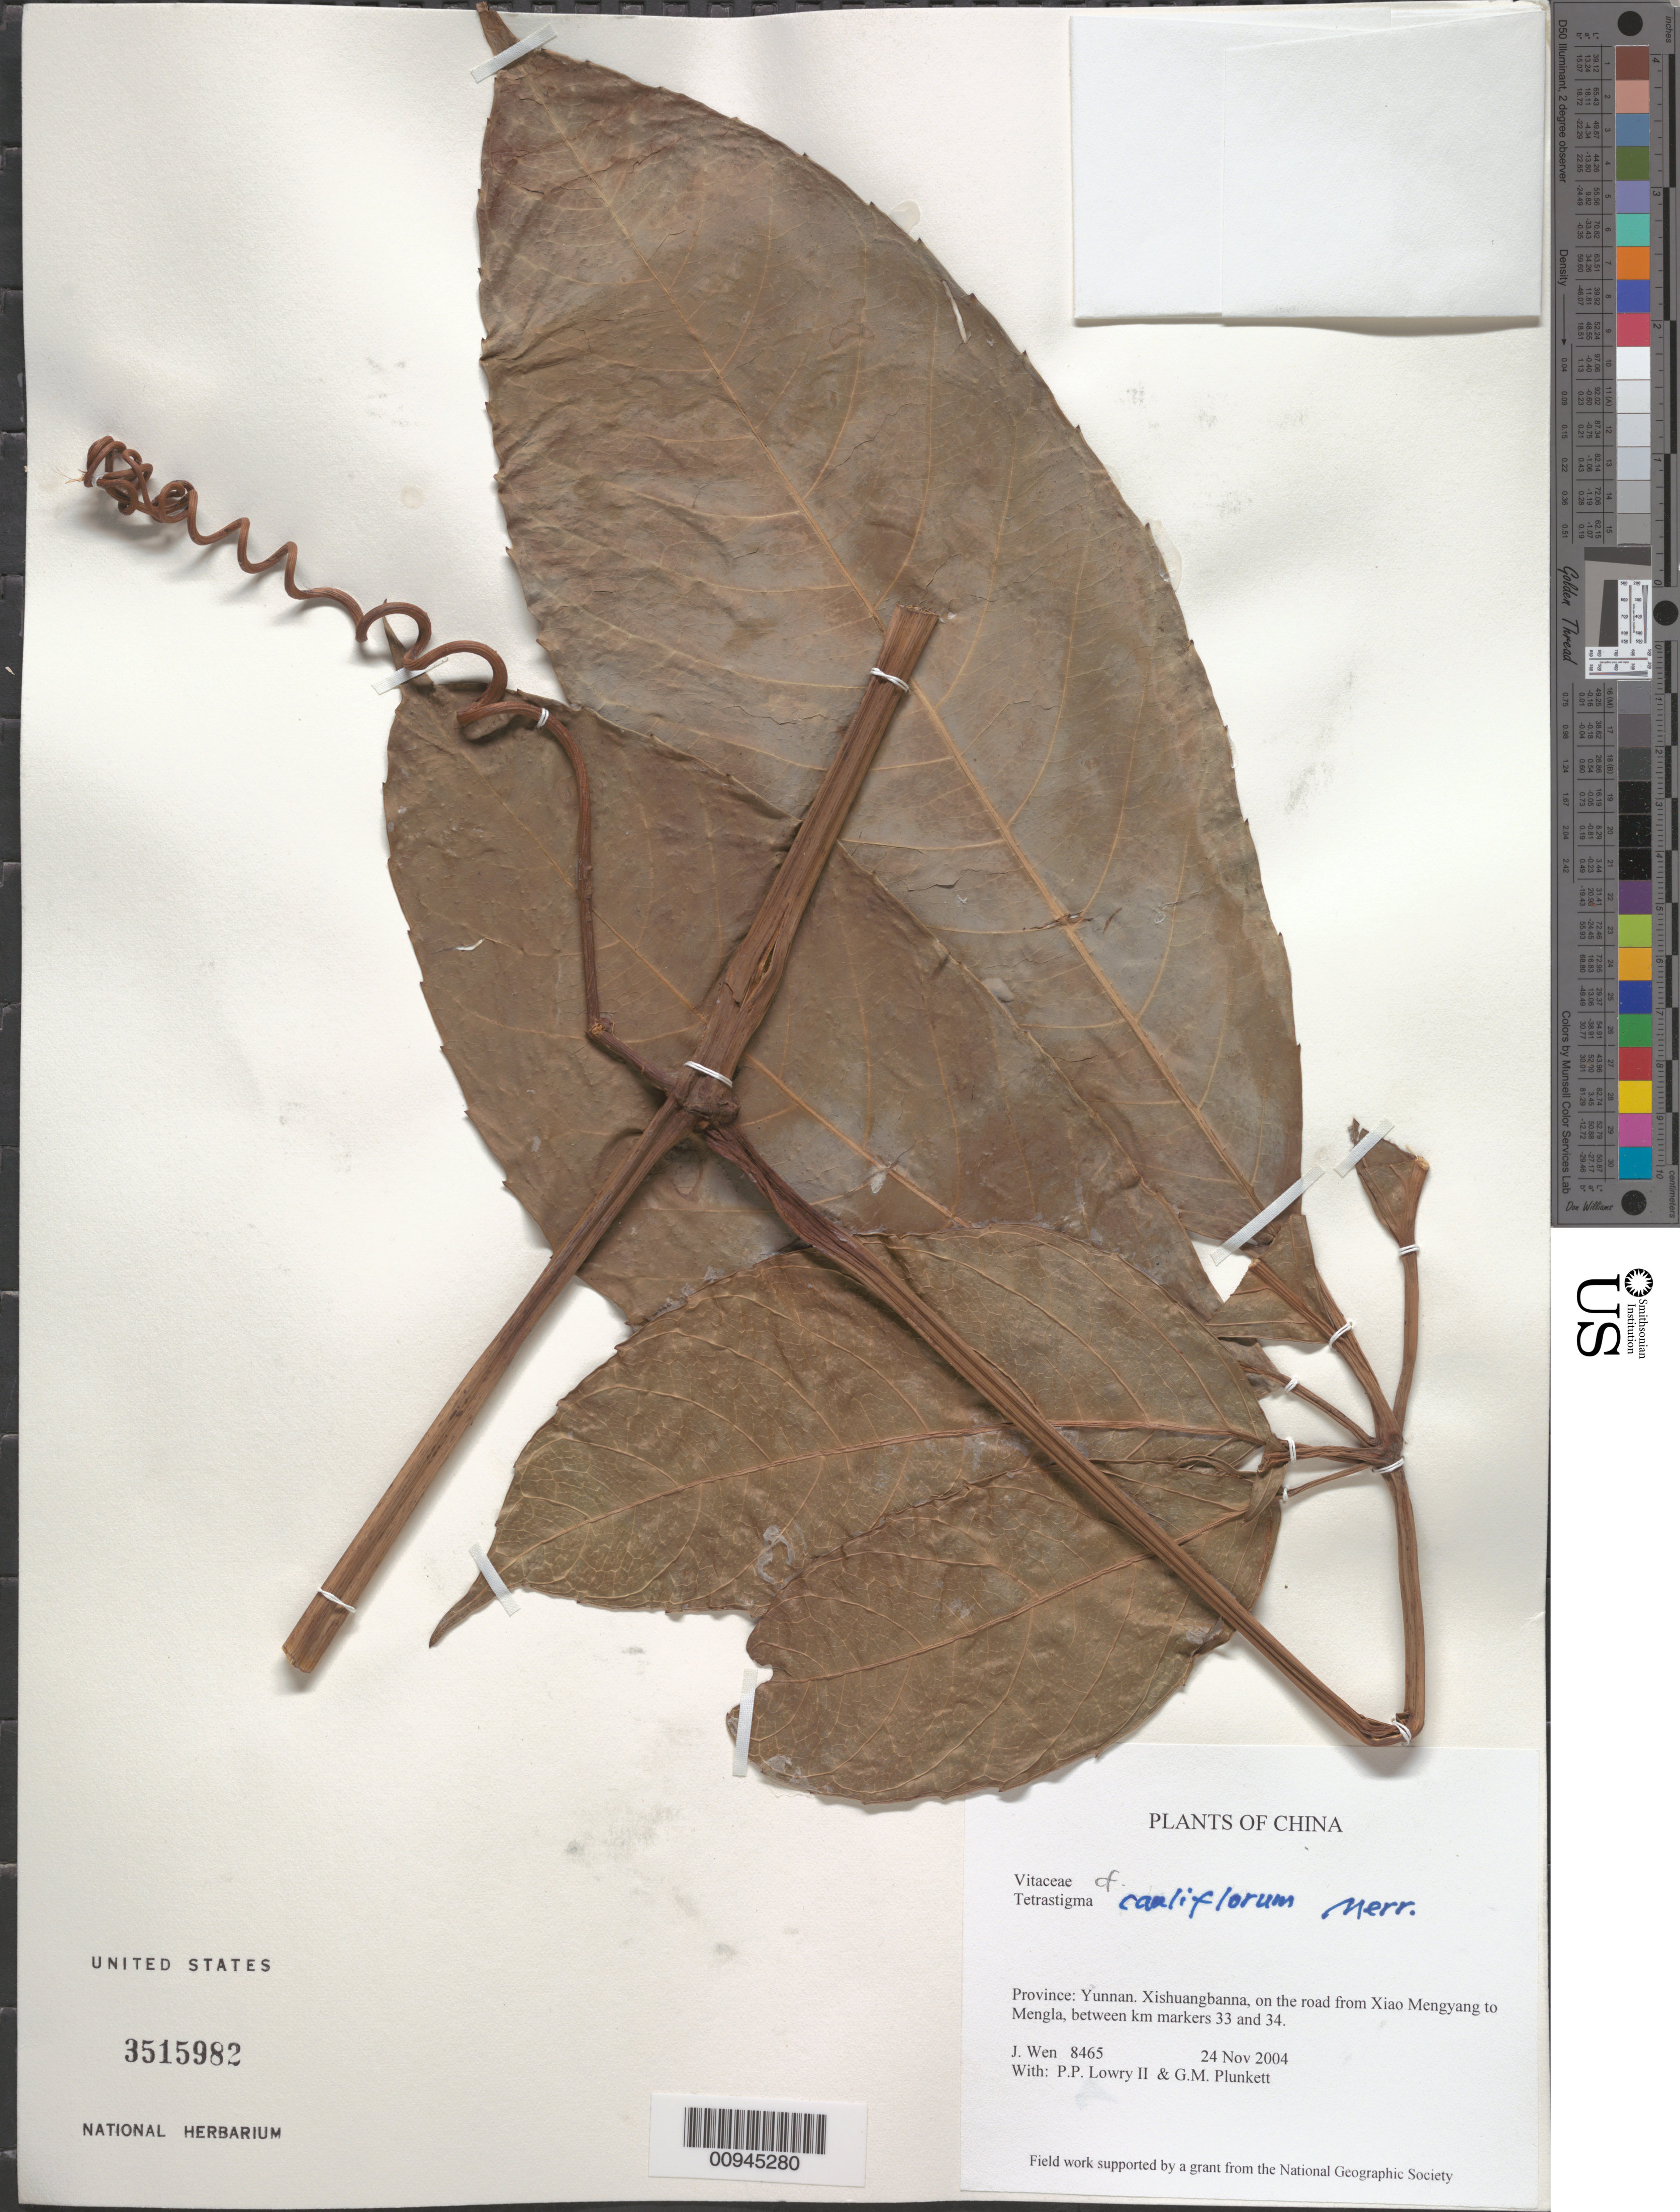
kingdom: Plantae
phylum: Tracheophyta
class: Magnoliopsida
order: Vitales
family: Vitaceae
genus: Tetrastigma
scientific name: Tetrastigma cauliflorum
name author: Merr.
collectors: J. Wen, P. P. Lowry & G. M. Plunkett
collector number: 8465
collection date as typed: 24 Nov 2004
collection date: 2004-11-24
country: China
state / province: Yunnan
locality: Xishuangbanna, on the road from Xiao Mengyang to Mengla, between km markers 33 and 34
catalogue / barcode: US 3515982